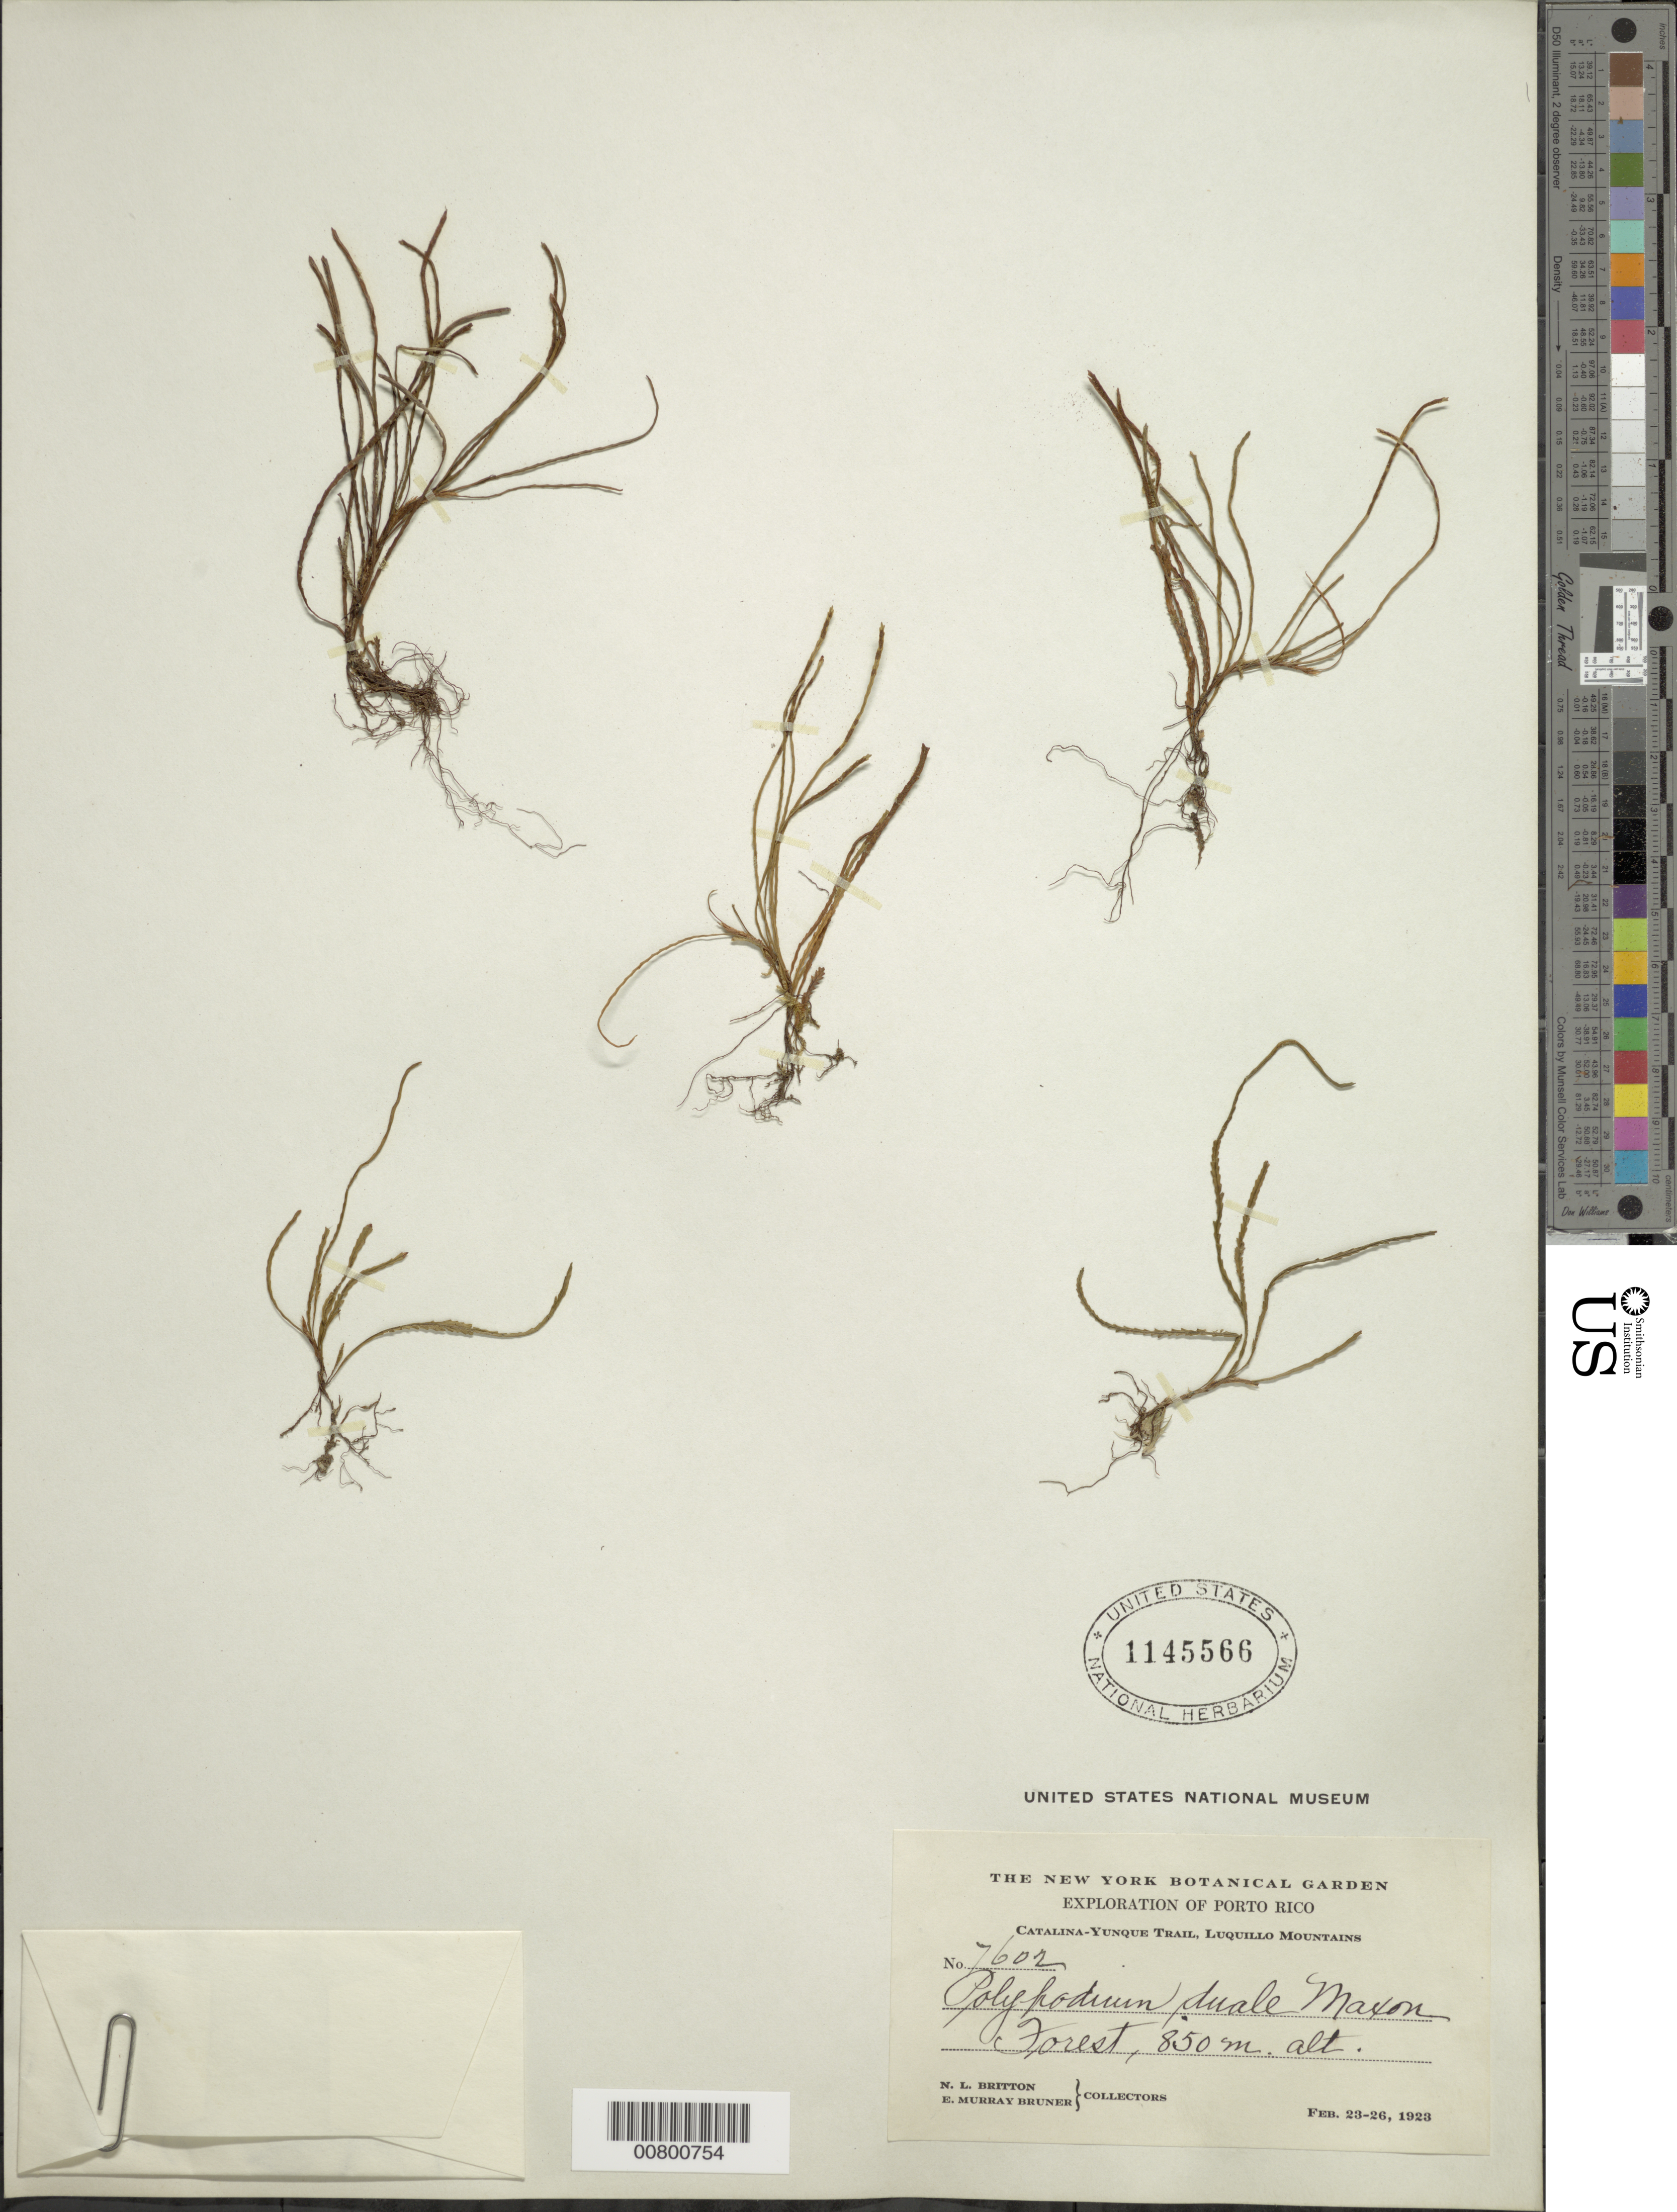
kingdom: Plantae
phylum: Tracheophyta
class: Polypodiopsida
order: Polypodiales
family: Polypodiaceae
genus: Cochlidium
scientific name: Cochlidium serrulatum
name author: (Sw.) L.E. Bishop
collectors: N. Britton & E. Murray Bruner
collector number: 7602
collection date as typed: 23 Feb 1923 to 26 Feb 1923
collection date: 1923-02-23/1923-02-26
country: Puerto Rico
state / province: Luquillo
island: Puerto Rico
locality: Luquillo Mts., Catalina-Yunque Trail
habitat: Forest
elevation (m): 850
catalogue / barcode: US 1145566